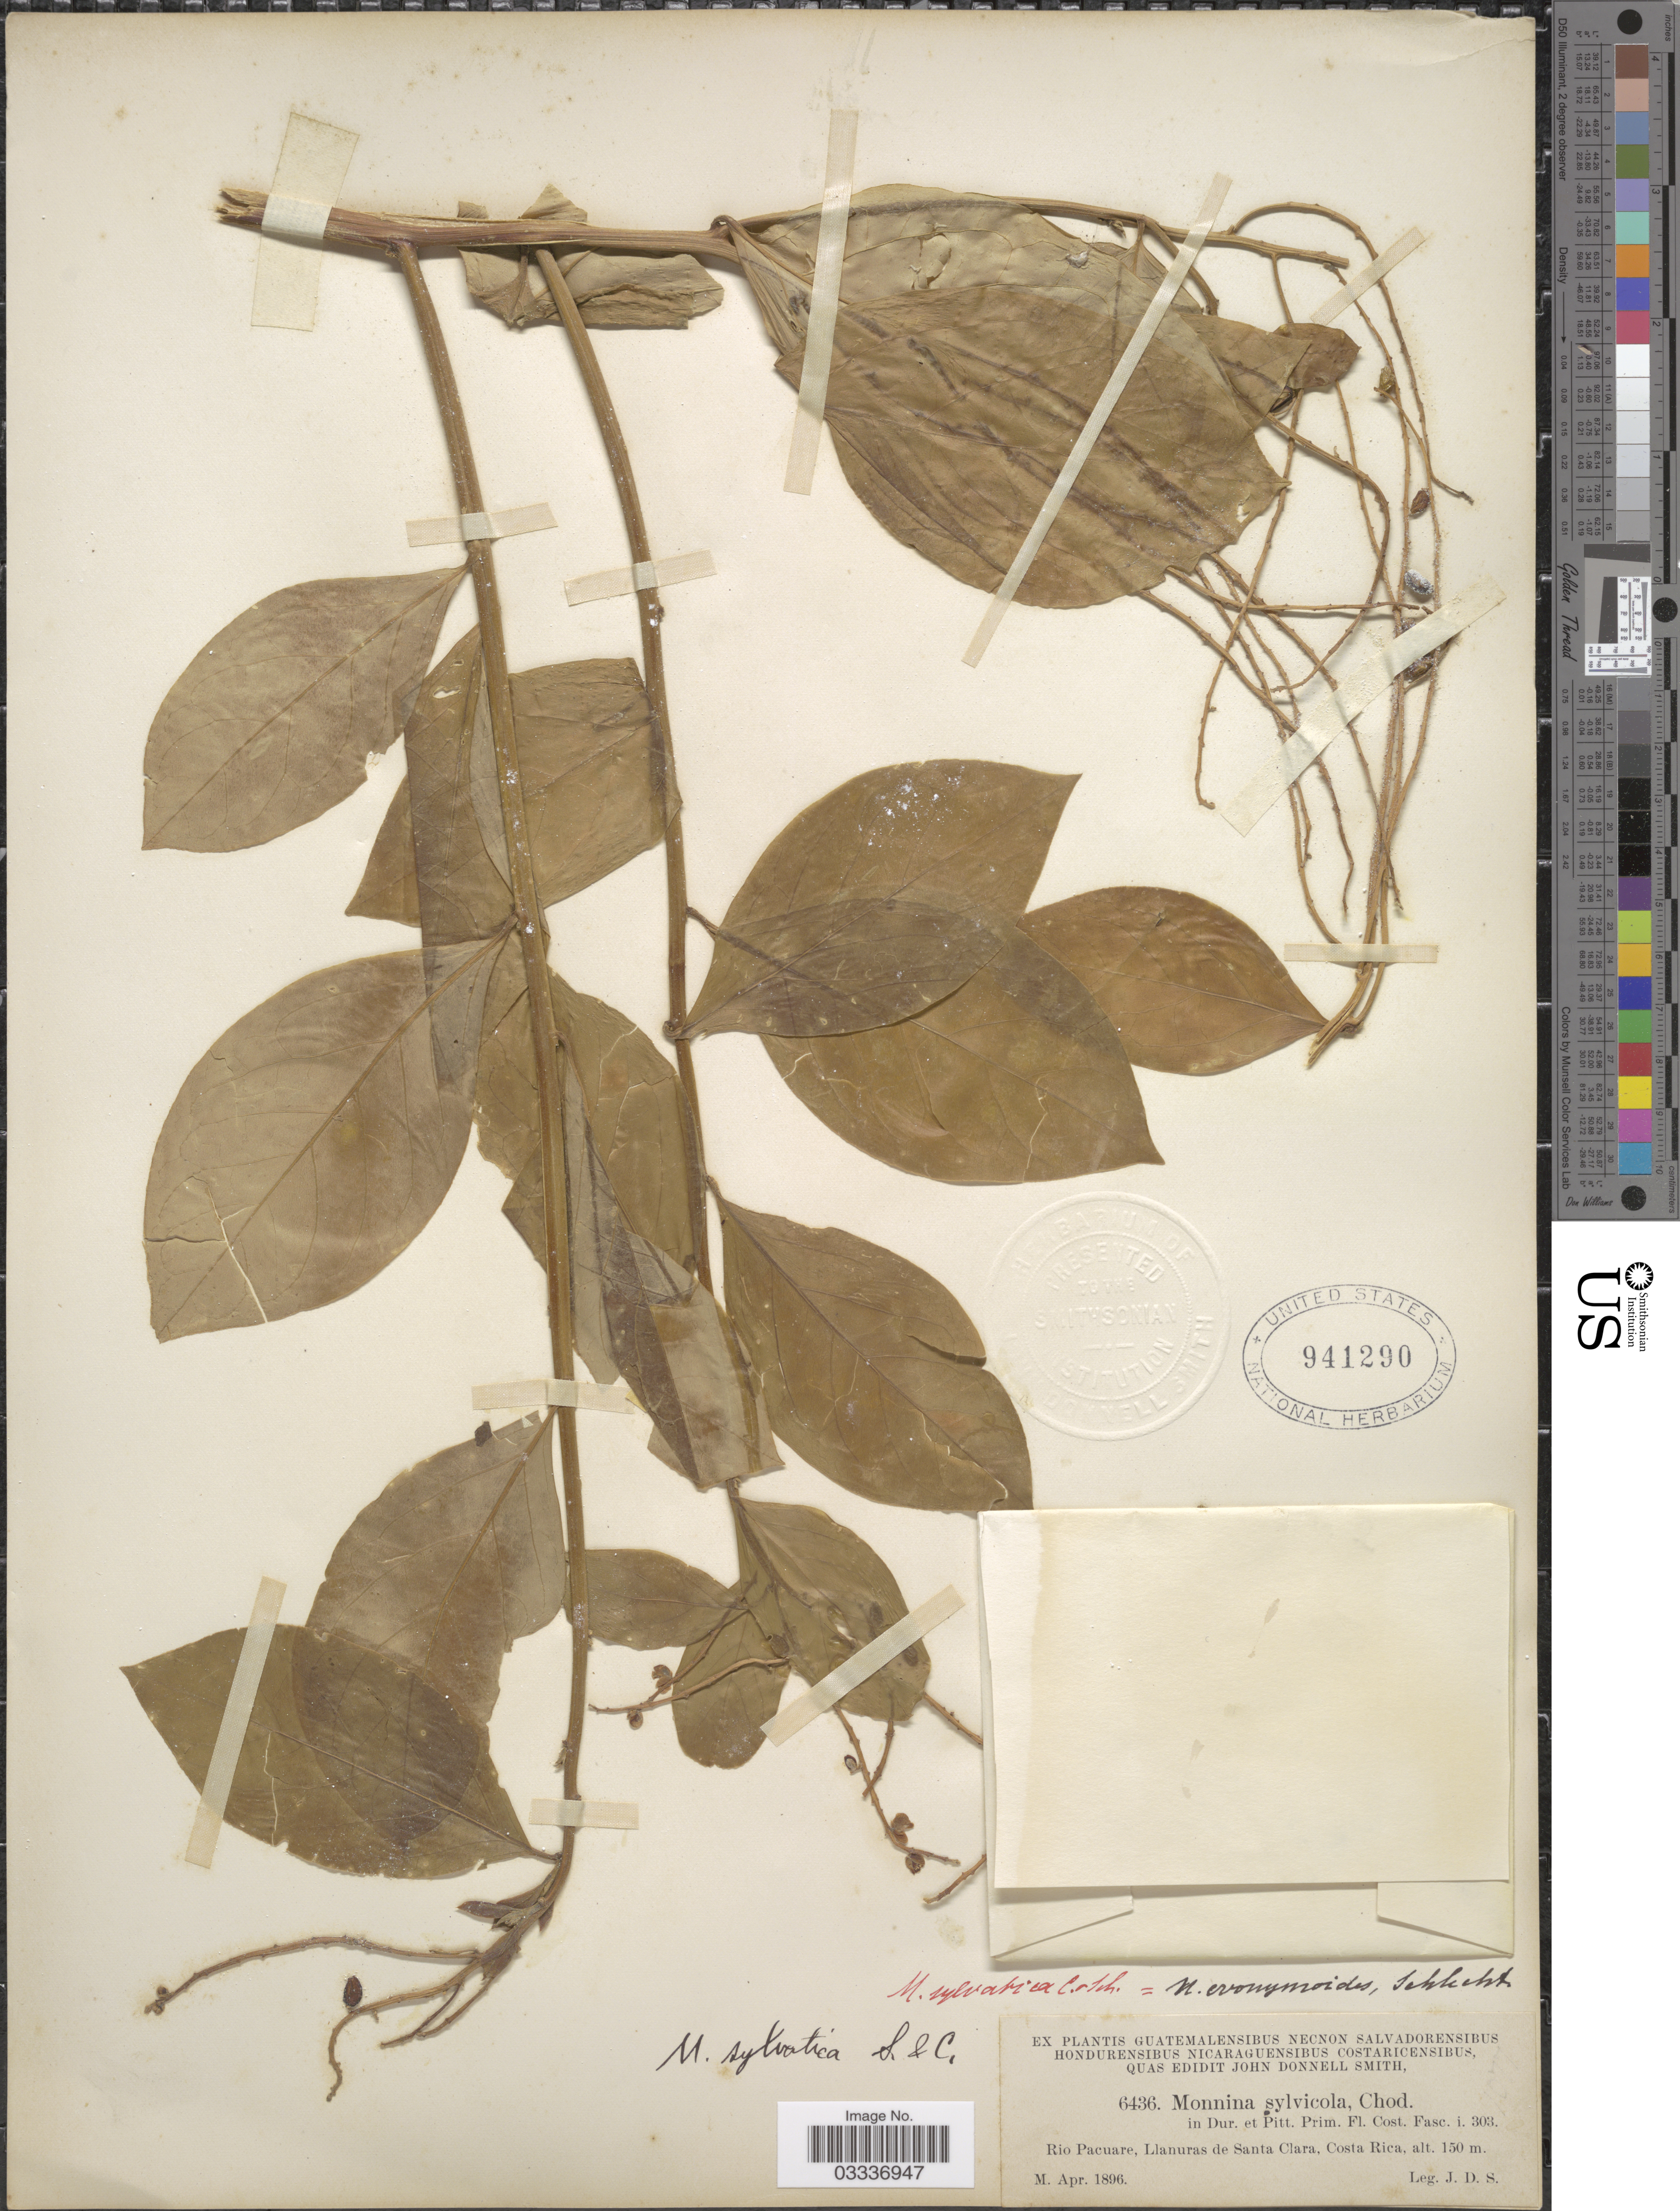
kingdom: Plantae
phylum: Tracheophyta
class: Magnoliopsida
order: Fabales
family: Polygalaceae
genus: Monnina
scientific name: Monnina sylvatica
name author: Schltdl. & Cham.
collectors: J. Donnell Smith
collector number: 6436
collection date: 1896-04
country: Costa Rica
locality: Rio Pacuare, Llanuras de Santa Clara.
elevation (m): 150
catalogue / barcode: US 941290